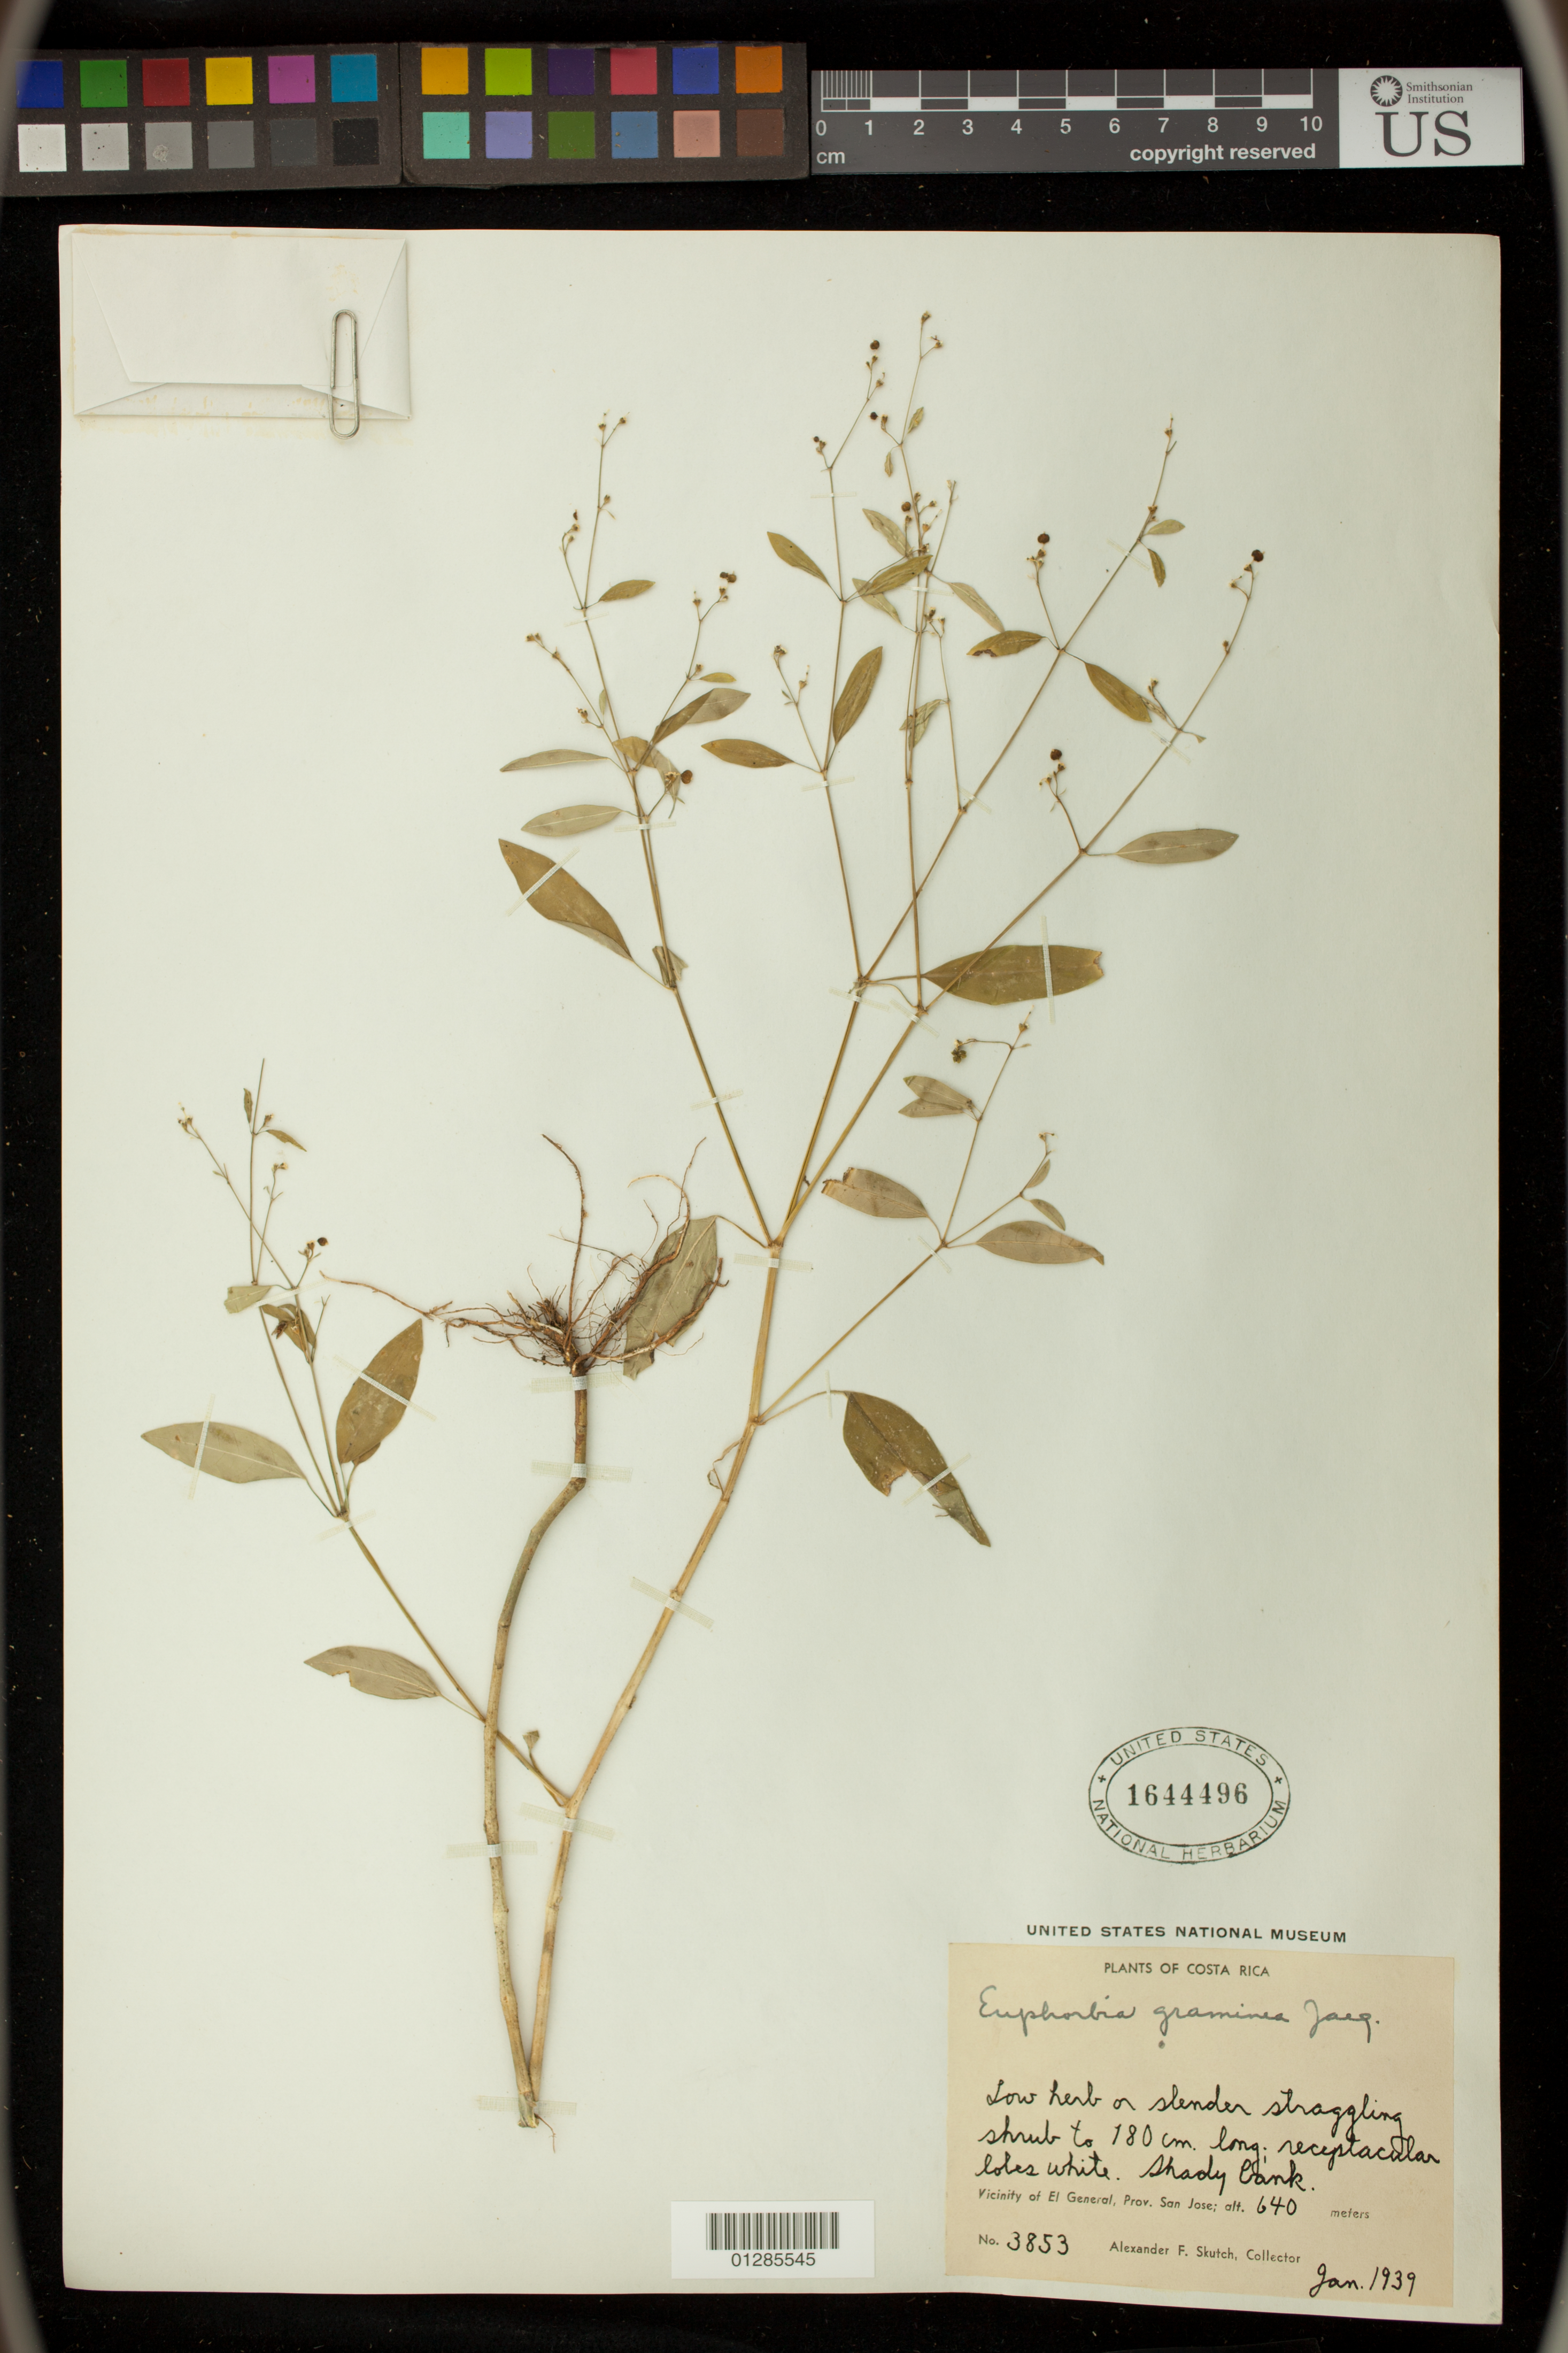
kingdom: Plantae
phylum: Tracheophyta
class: Magnoliopsida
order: Malpighiales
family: Euphorbiaceae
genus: Euphorbia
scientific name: Euphorbia graminea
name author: Jacq.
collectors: A. F. Skutch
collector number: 3853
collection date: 1939-01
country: Costa Rica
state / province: San Jose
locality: Vicinity of El General, San Jose, Costa Rica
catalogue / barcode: US 1644496